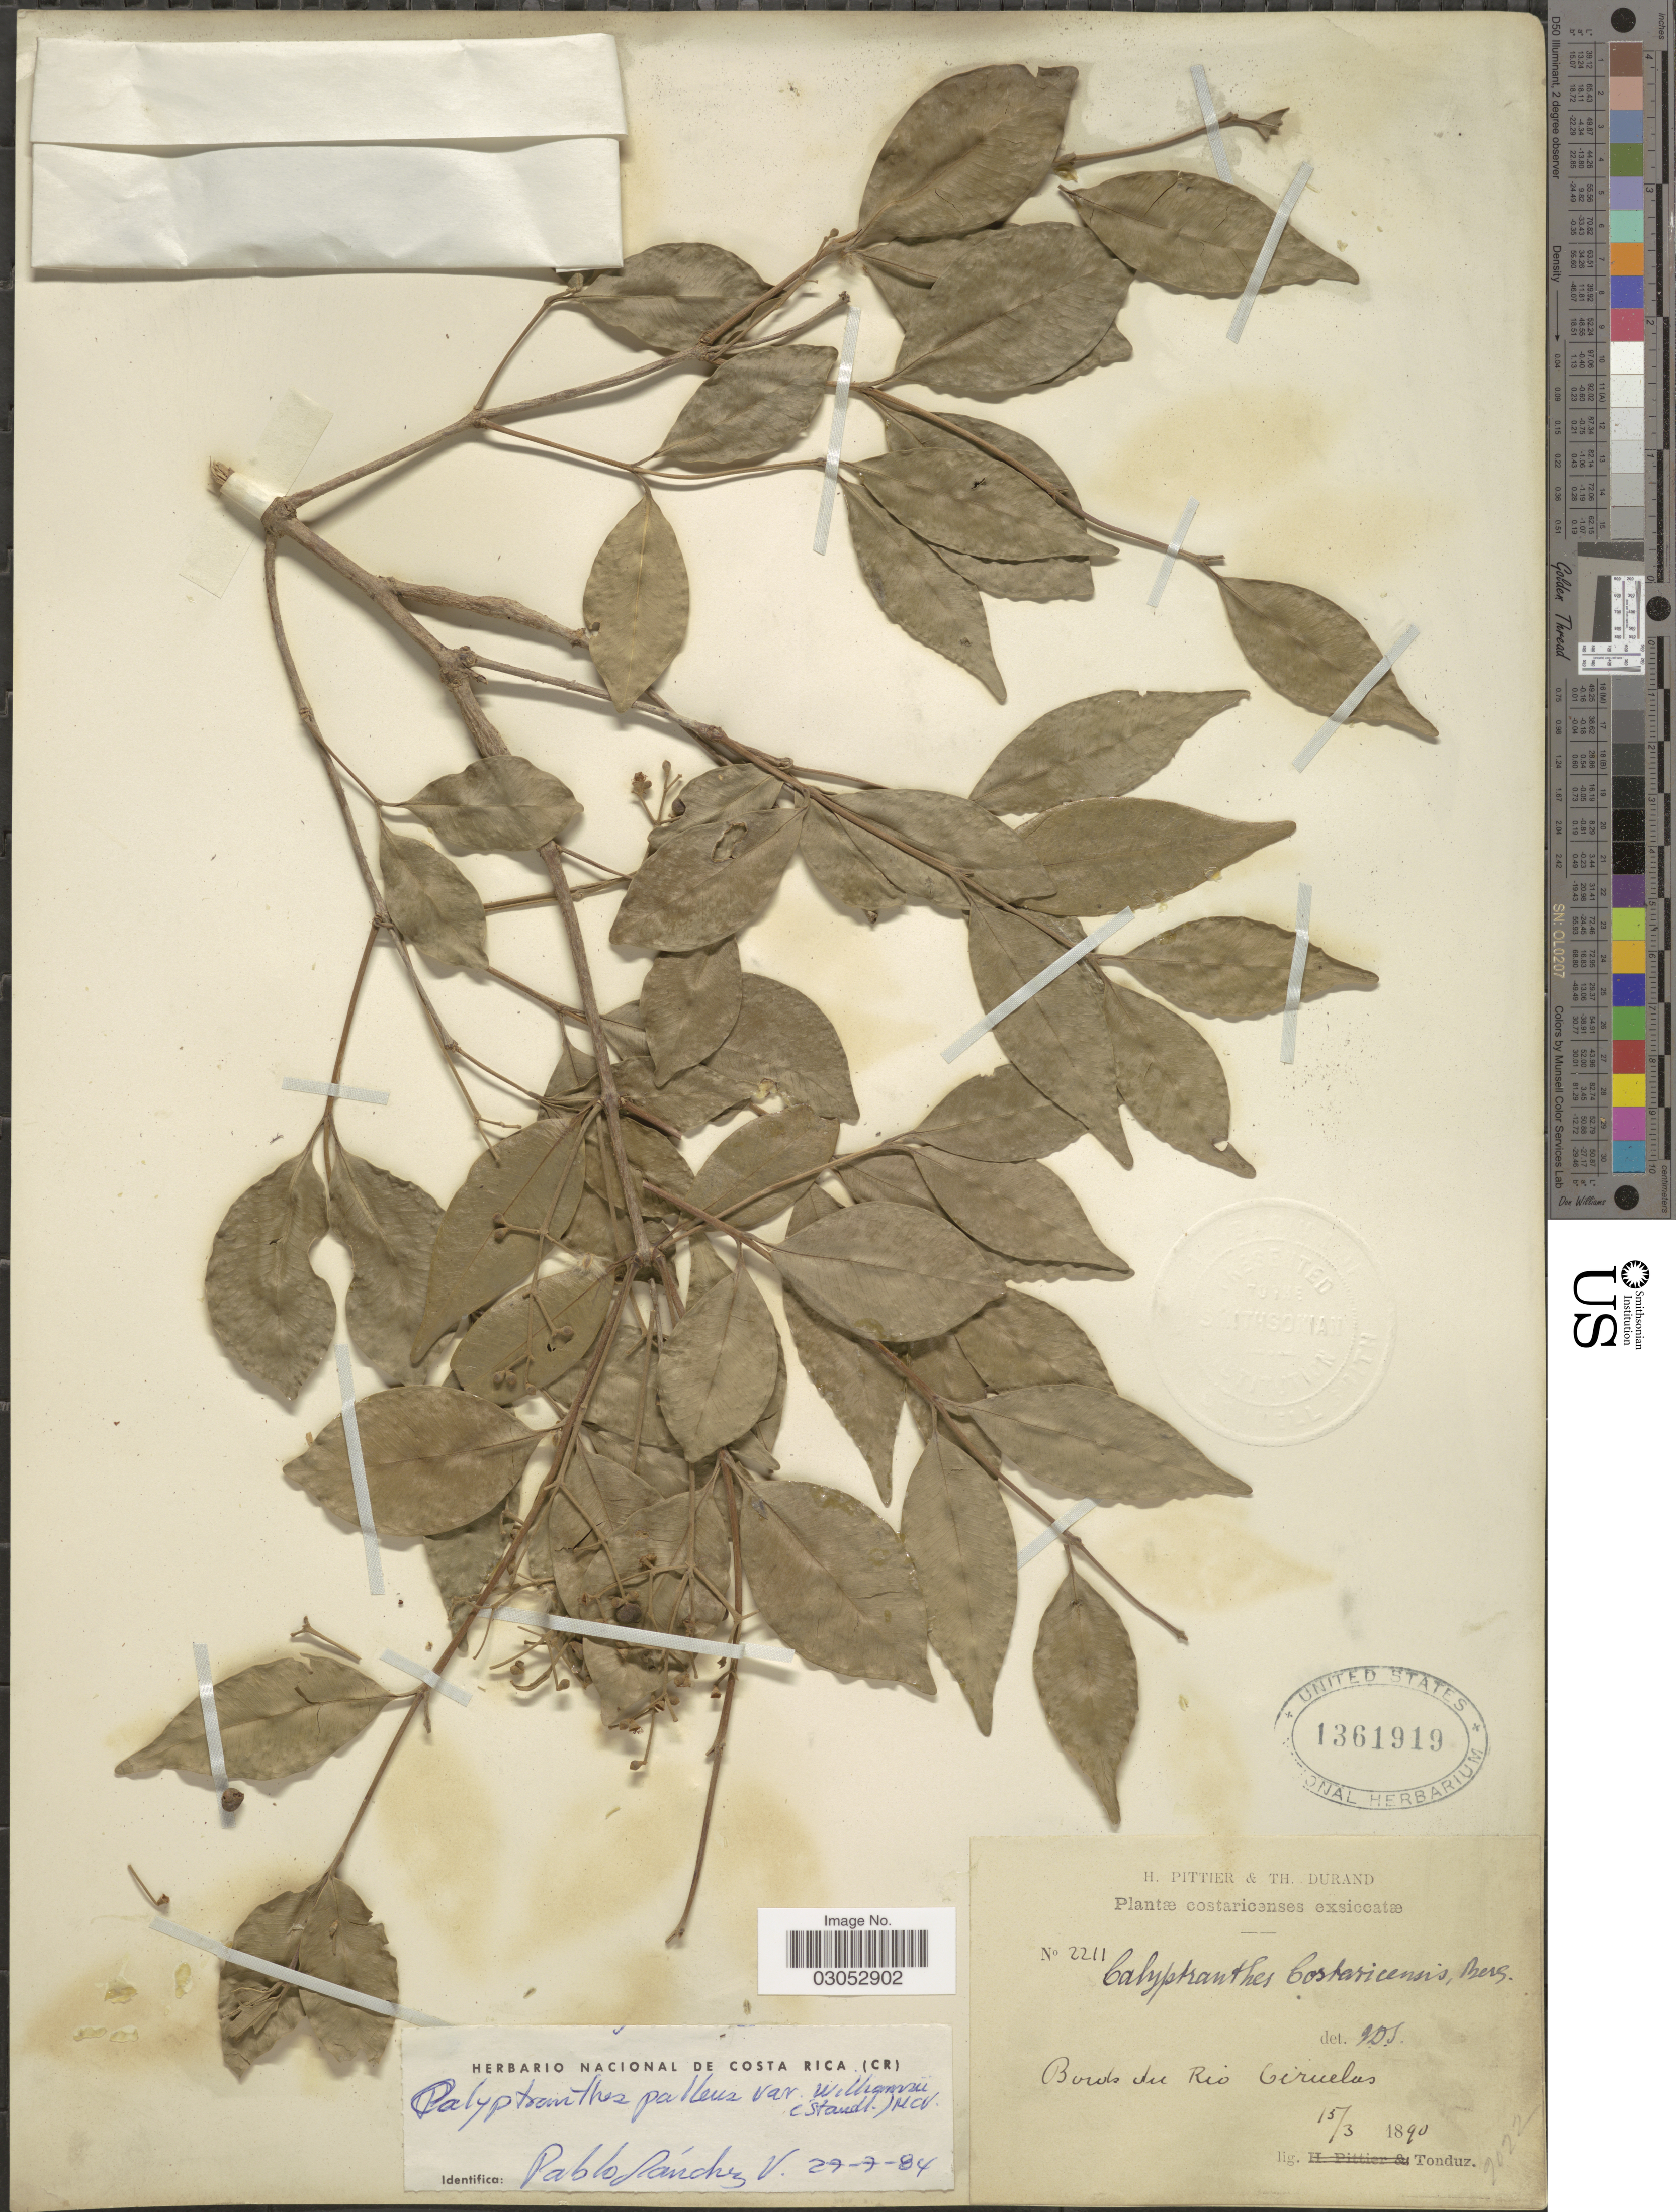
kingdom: Plantae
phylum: Tracheophyta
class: Magnoliopsida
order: Myrtales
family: Myrtaceae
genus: Myrcia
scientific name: Myrcia neopallens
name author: A.R. Lourenço & E. Lucas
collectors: Tonduz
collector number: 2211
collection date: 1890-03-15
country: Costa Rica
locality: Bords du Rio Ciruelas.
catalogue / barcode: US 1361919